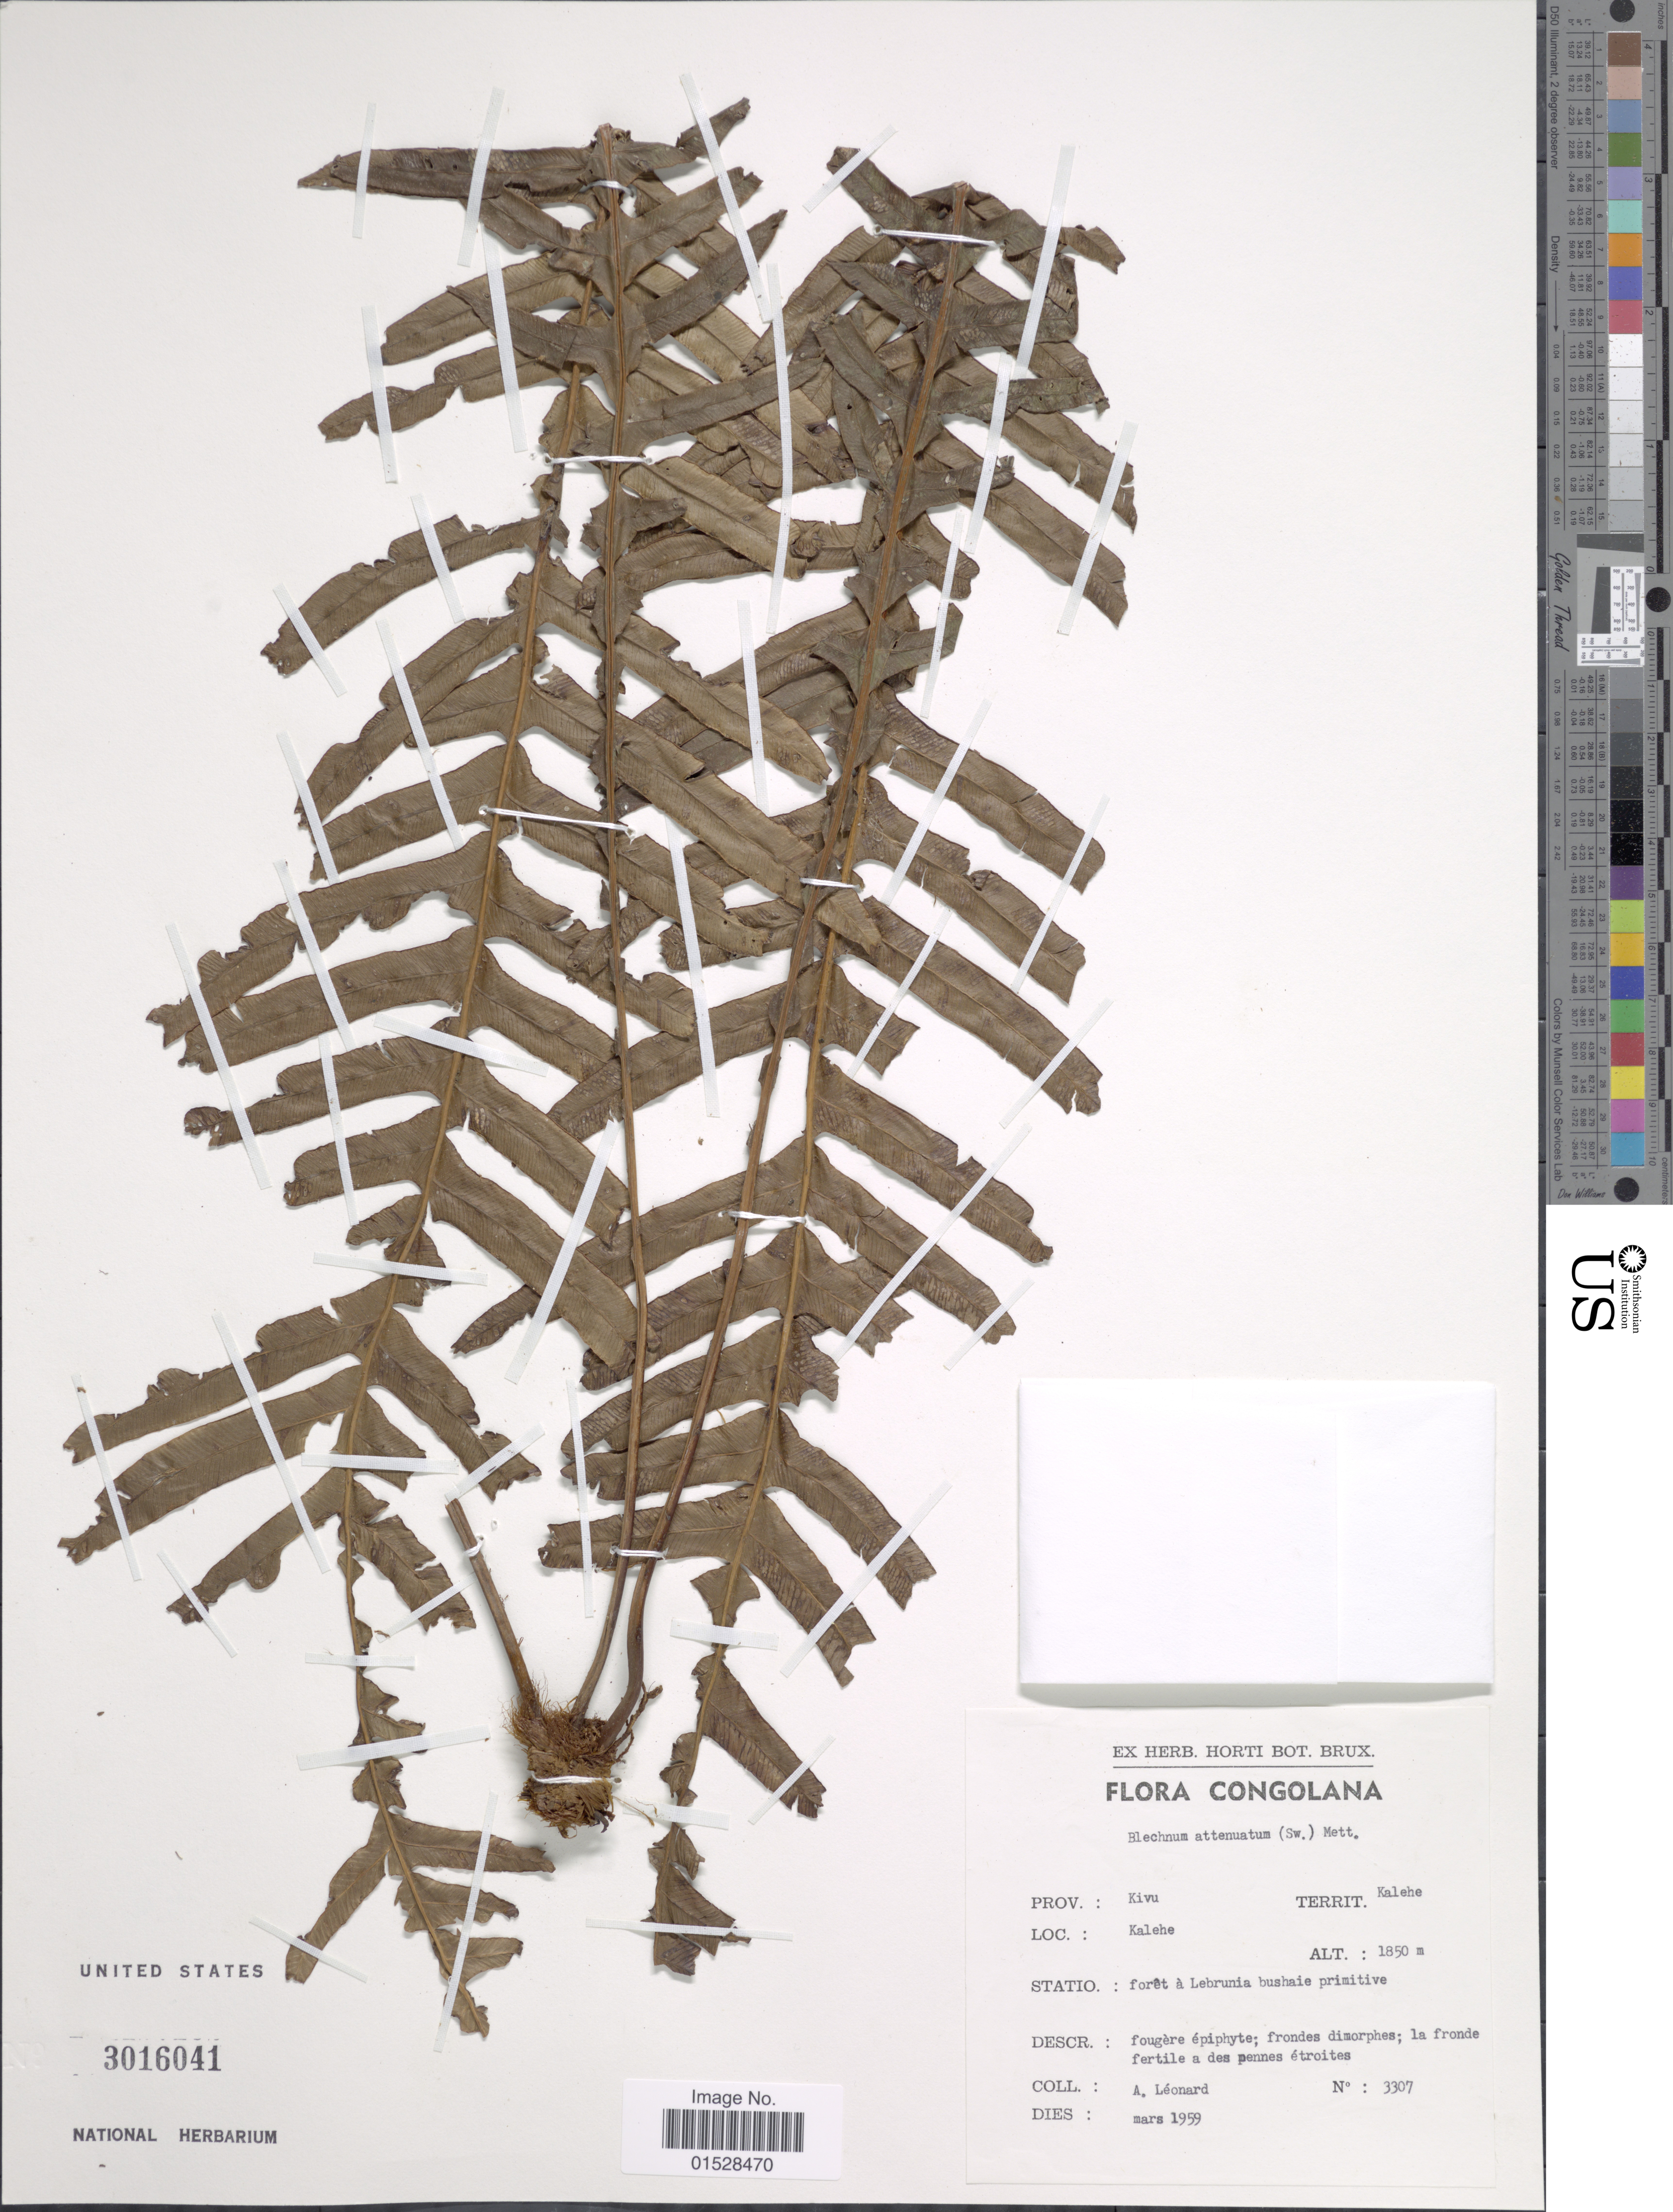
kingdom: Plantae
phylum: Tracheophyta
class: Polypodiopsida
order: Polypodiales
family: Blechnaceae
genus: Blechnum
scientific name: Blechnum attenuatum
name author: (Sw.) Mett.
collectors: A. Leonard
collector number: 3307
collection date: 1959-03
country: Congo, Democratic Republic of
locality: Congolana, Province: Kivu, Kalehe.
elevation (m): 1850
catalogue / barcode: US 3016041